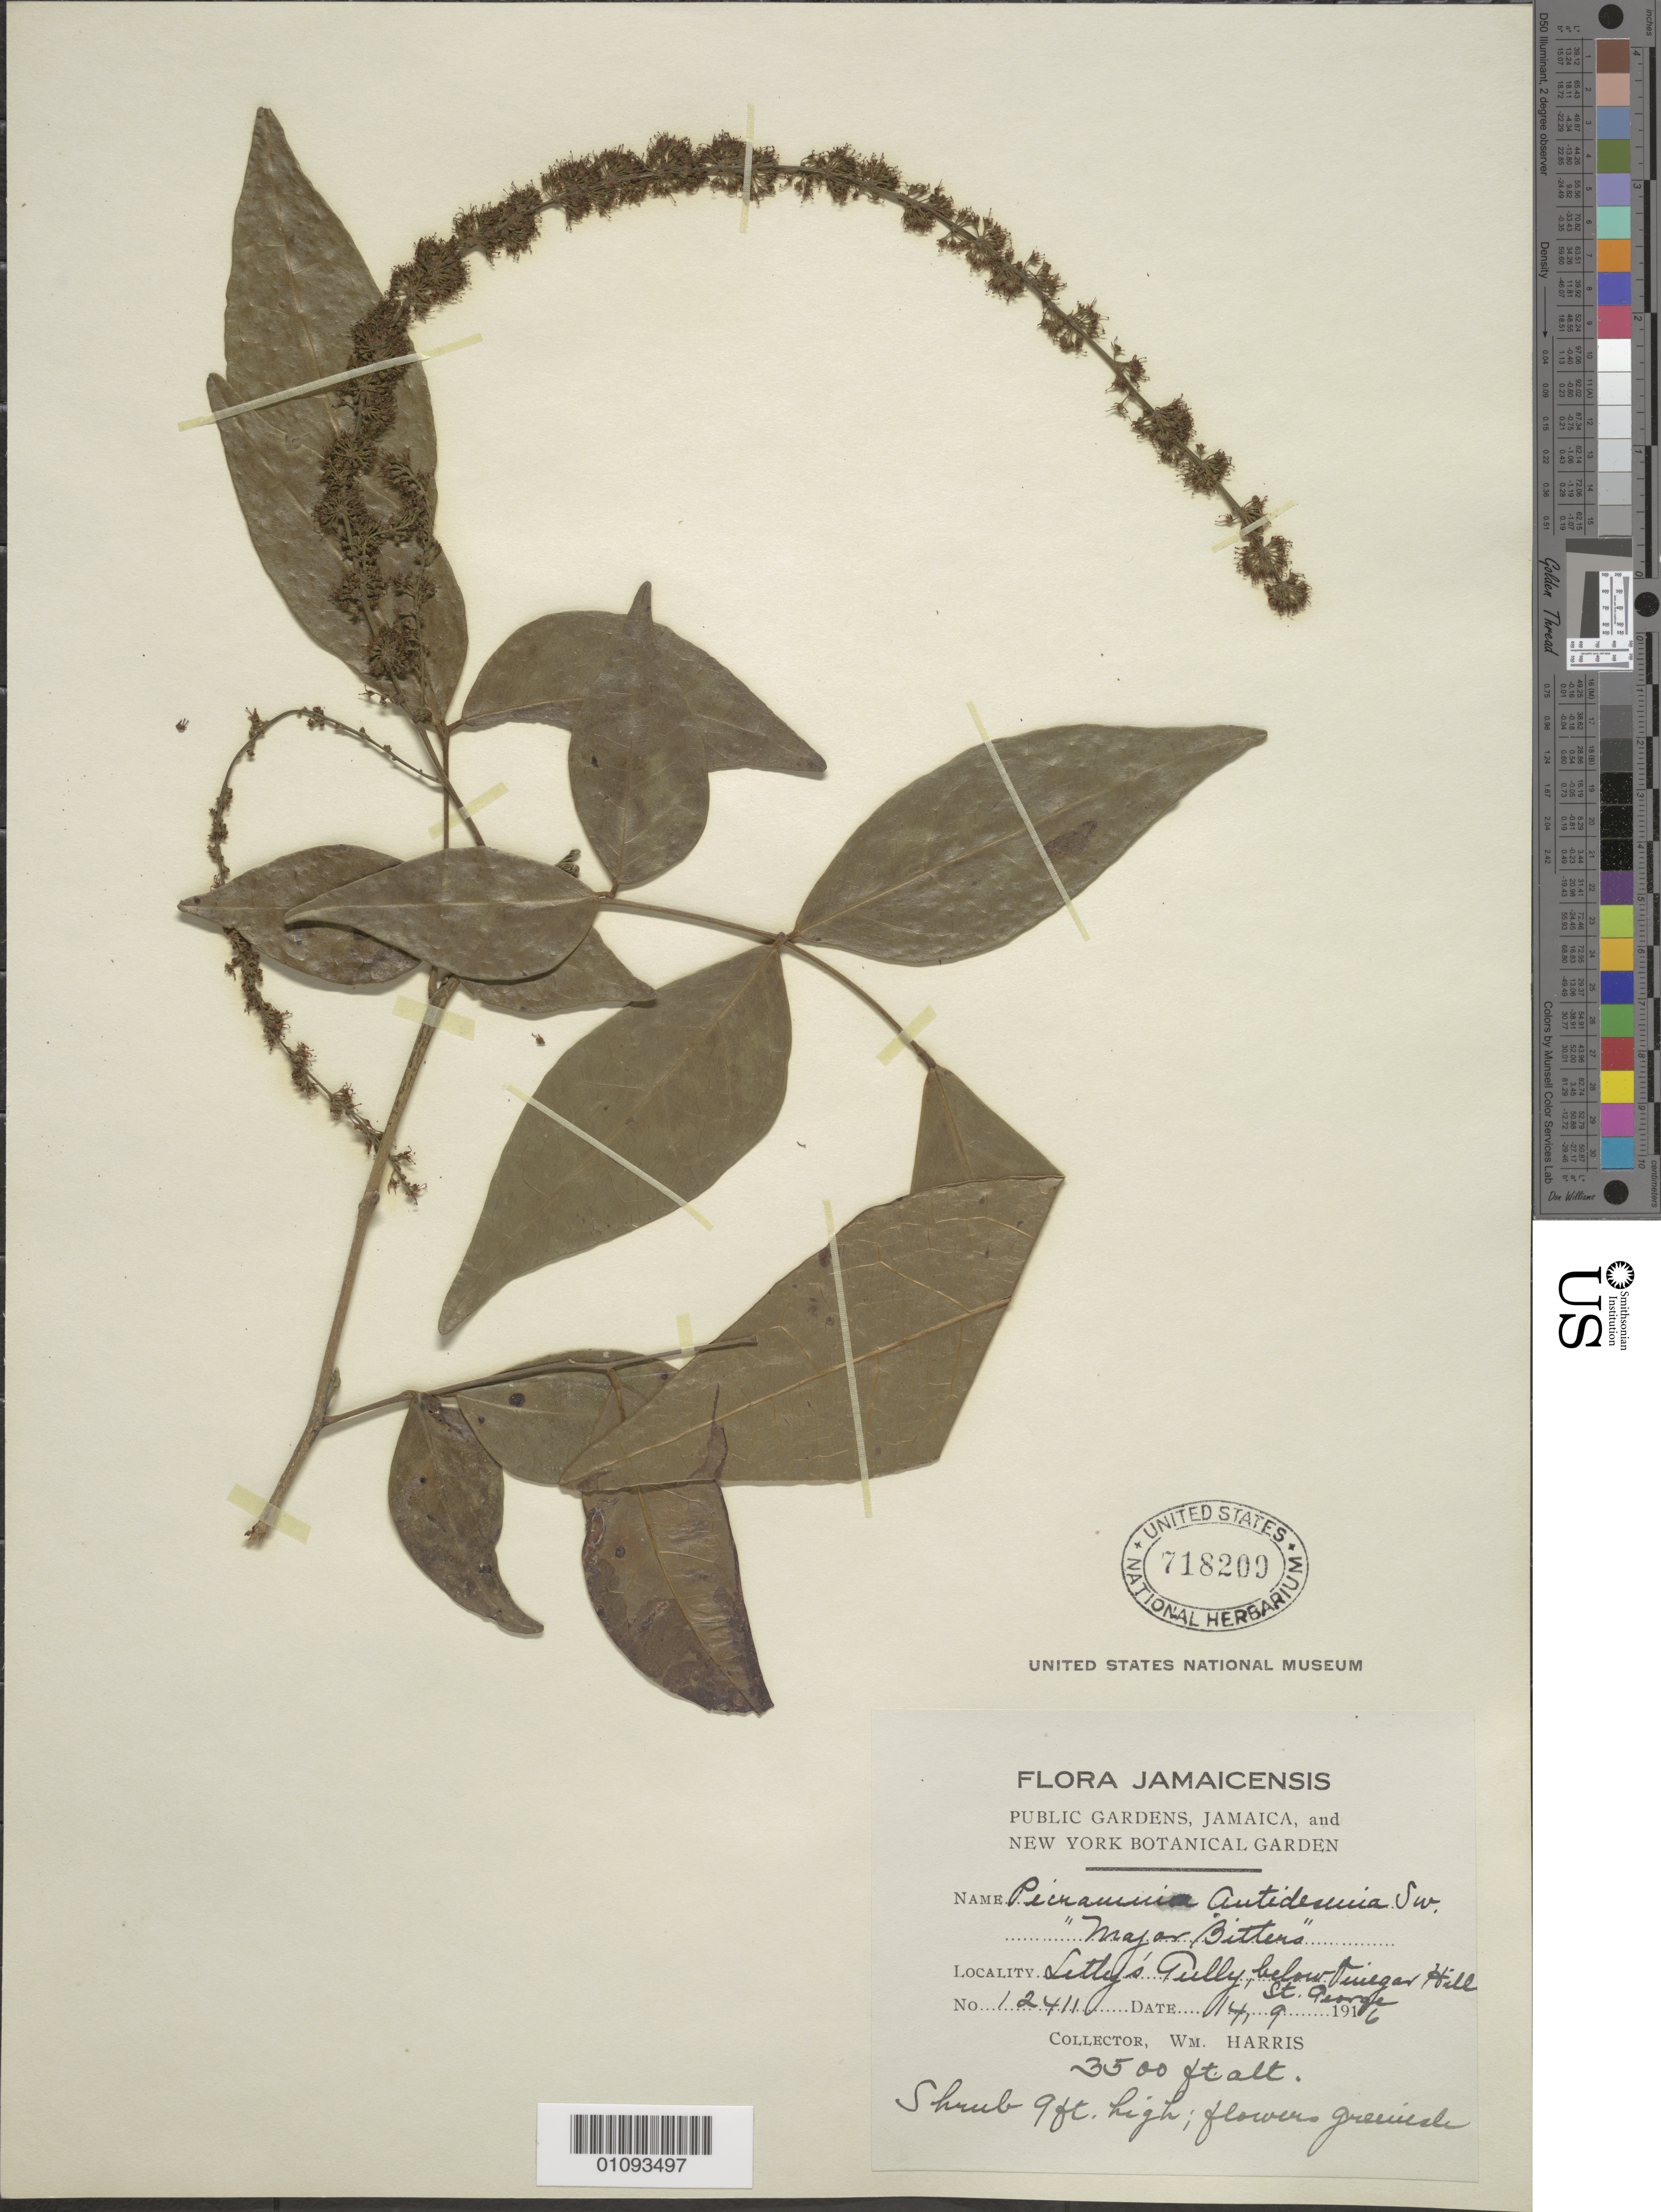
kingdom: Plantae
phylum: Tracheophyta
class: Magnoliopsida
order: Picramniales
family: Picramniaceae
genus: Picramnia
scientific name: Picramnia antidesma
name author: Sw.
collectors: W. Harris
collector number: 12411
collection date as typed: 14 Sep 1916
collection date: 1916-09-14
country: Jamaica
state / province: St. George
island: Jamaica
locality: Letly's Gully, below Tiuegar Hill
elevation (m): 1067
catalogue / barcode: US 718200